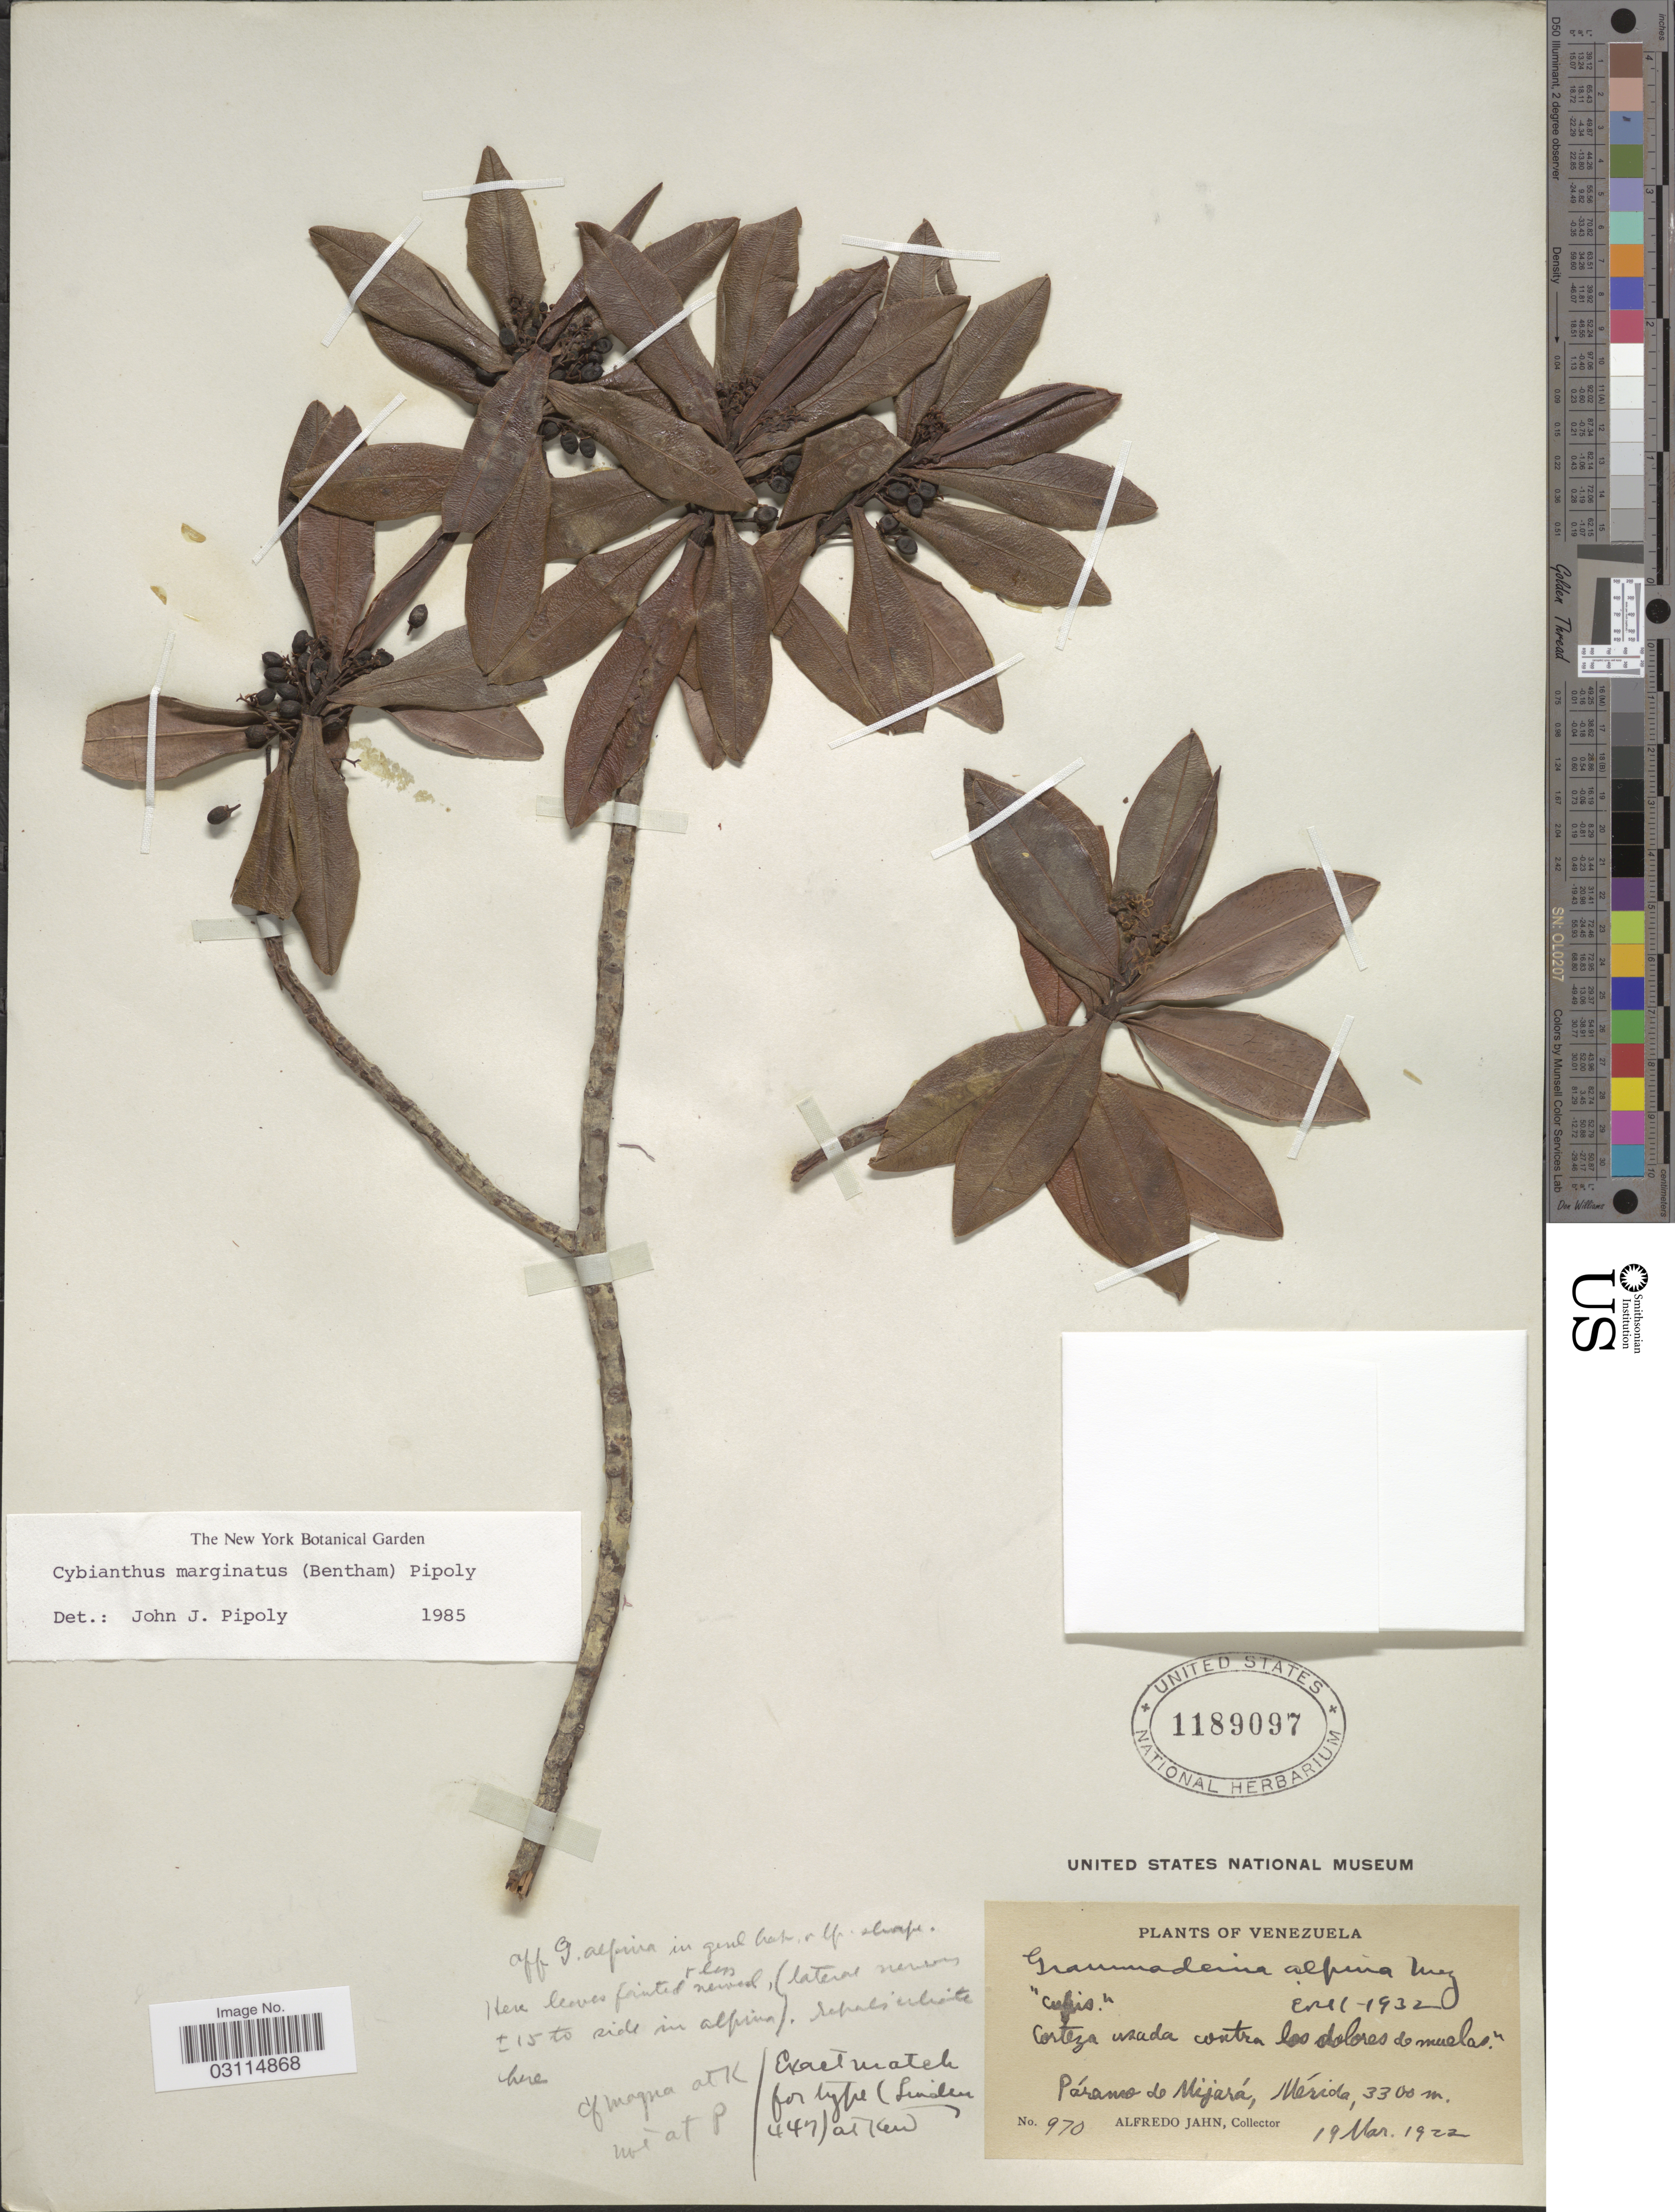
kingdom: Plantae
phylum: Tracheophyta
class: Magnoliopsida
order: Ericales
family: Primulaceae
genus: Cybianthus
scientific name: Cybianthus marginatus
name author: (Benth.) Pipoly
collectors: A. Jahn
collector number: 970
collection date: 1922-03-19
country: Venezuela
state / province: Mérida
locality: Páramo de Mijará.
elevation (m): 3300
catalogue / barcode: US 1189097